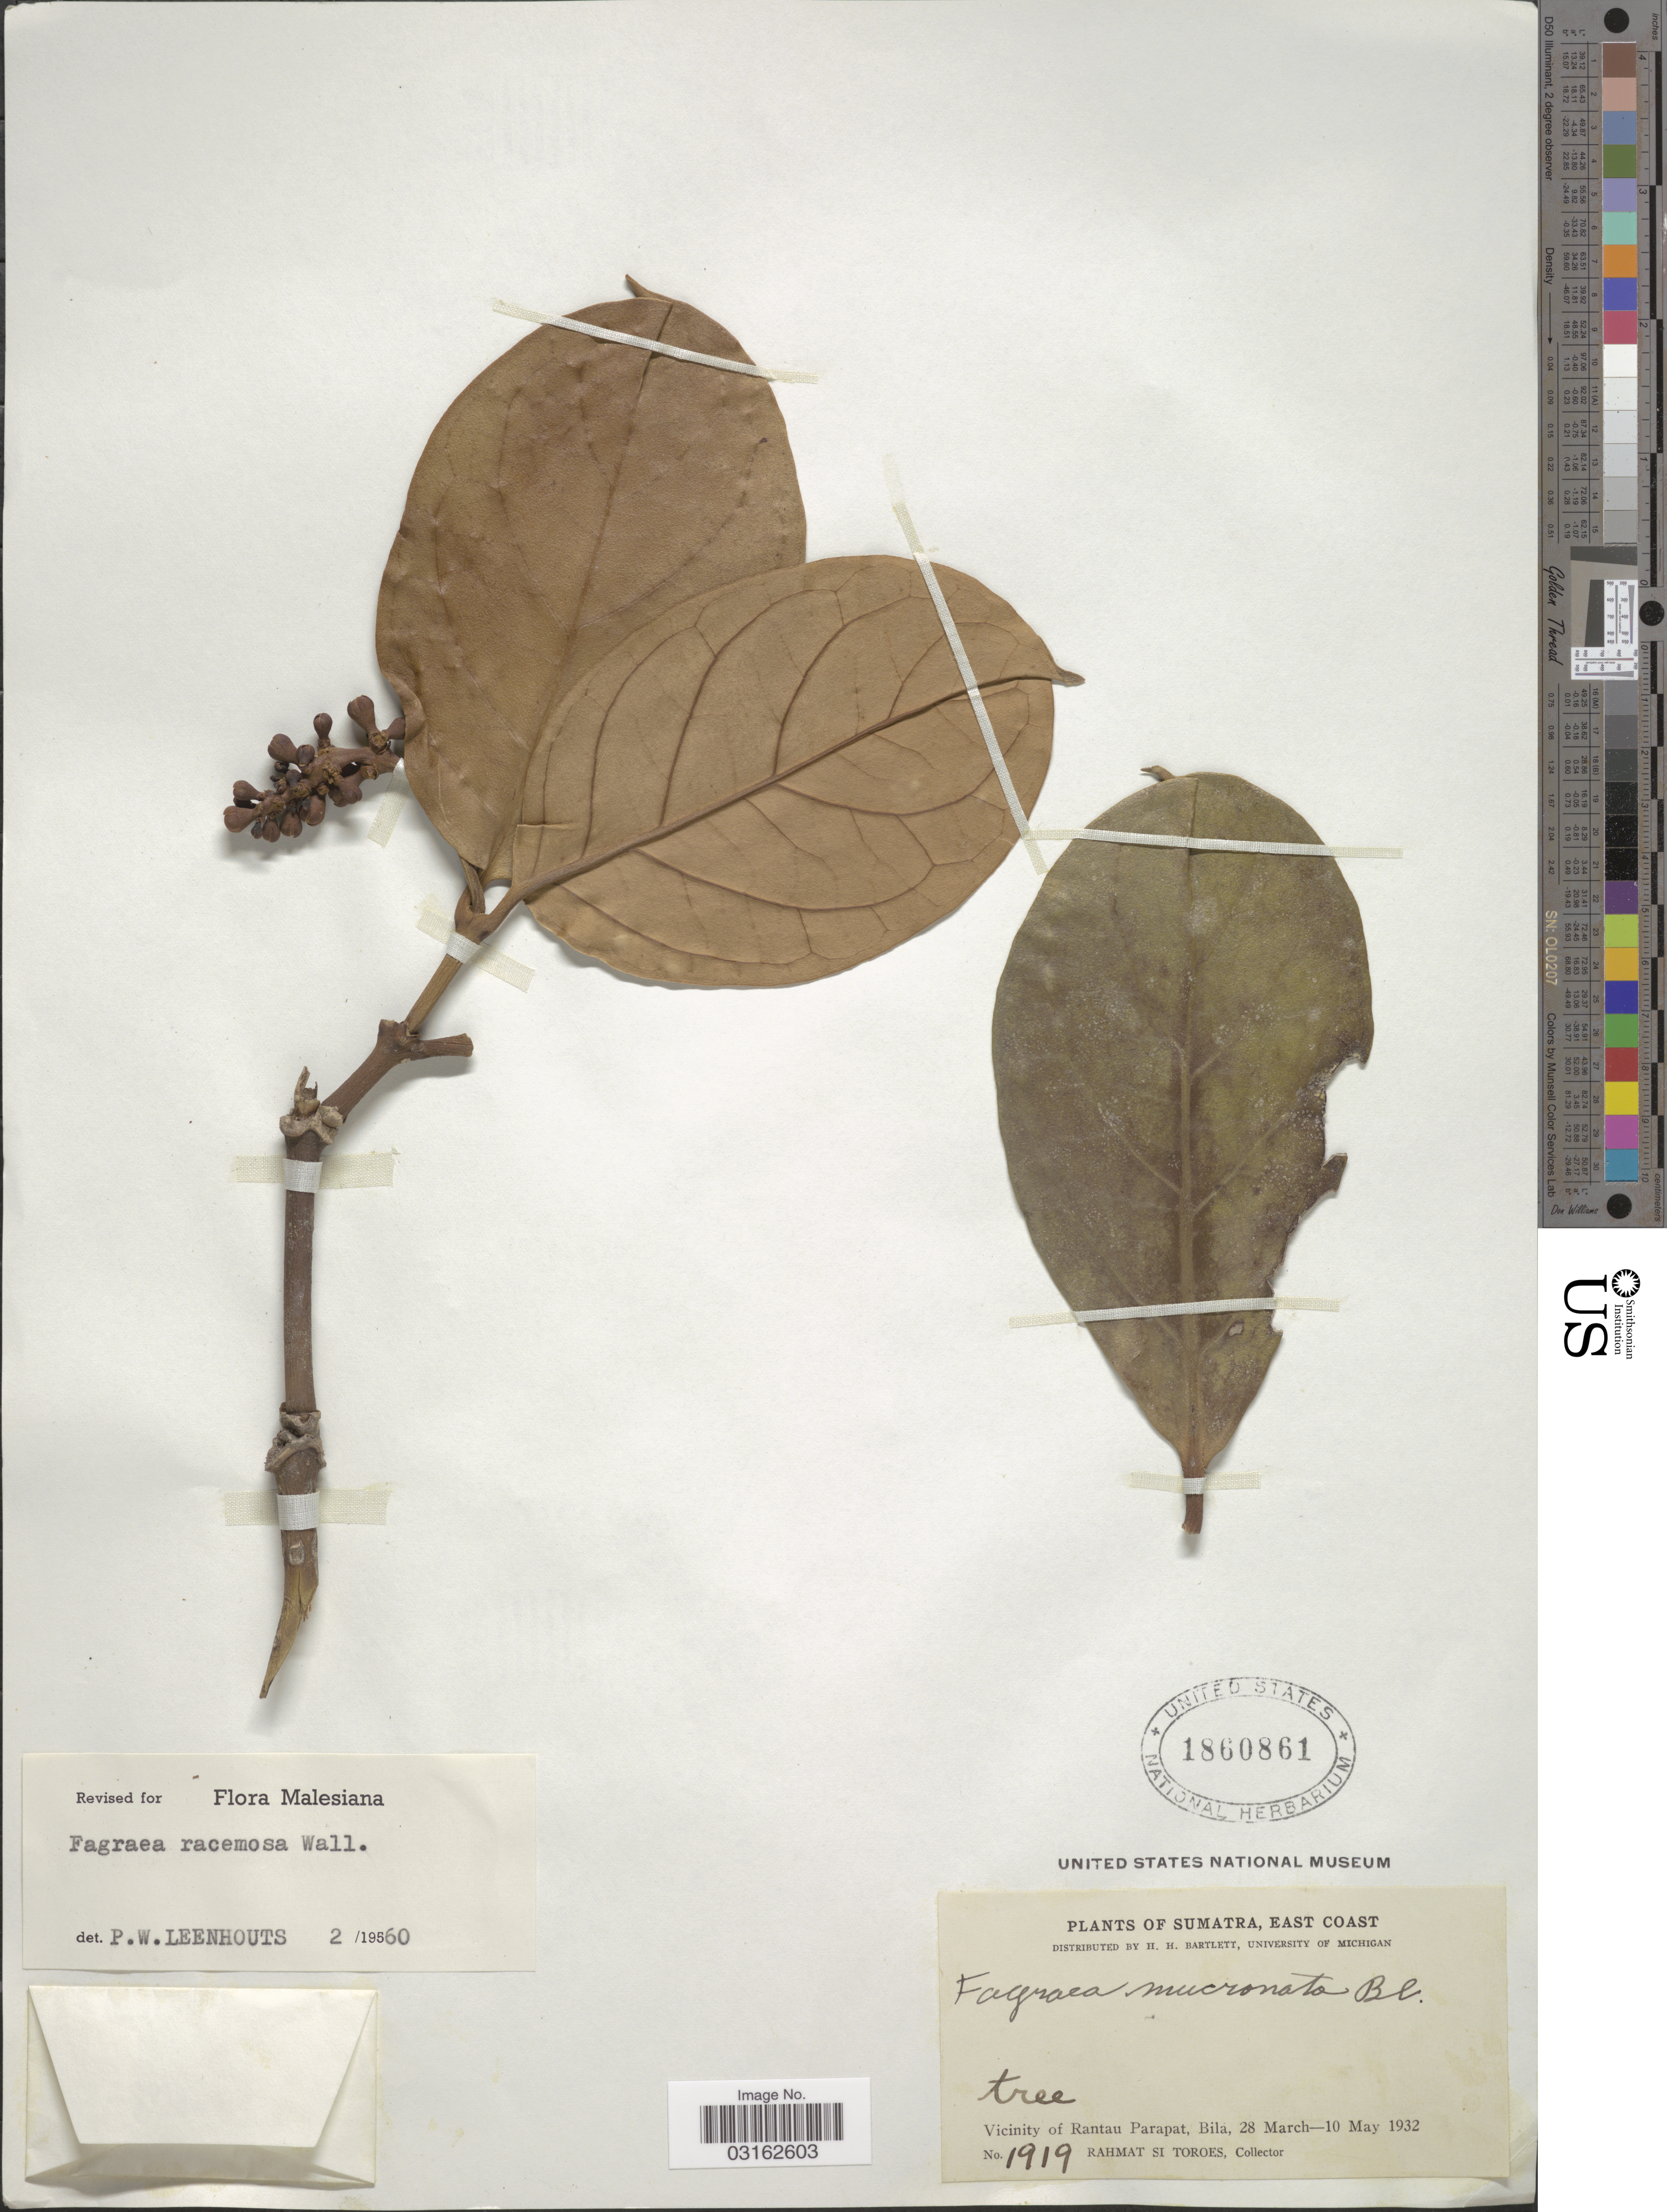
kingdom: Plantae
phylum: Tracheophyta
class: Magnoliopsida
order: Gentianales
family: Gentianaceae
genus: Fagraea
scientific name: Fagraea racemosa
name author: Jack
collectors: Rahmat Si Boeea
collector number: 1919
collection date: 1932-03-28/1932-05-10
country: Indonesia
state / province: Sumatra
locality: East Coast. Vicinity of Rantau Parapat, Bila.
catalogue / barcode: US 1860861